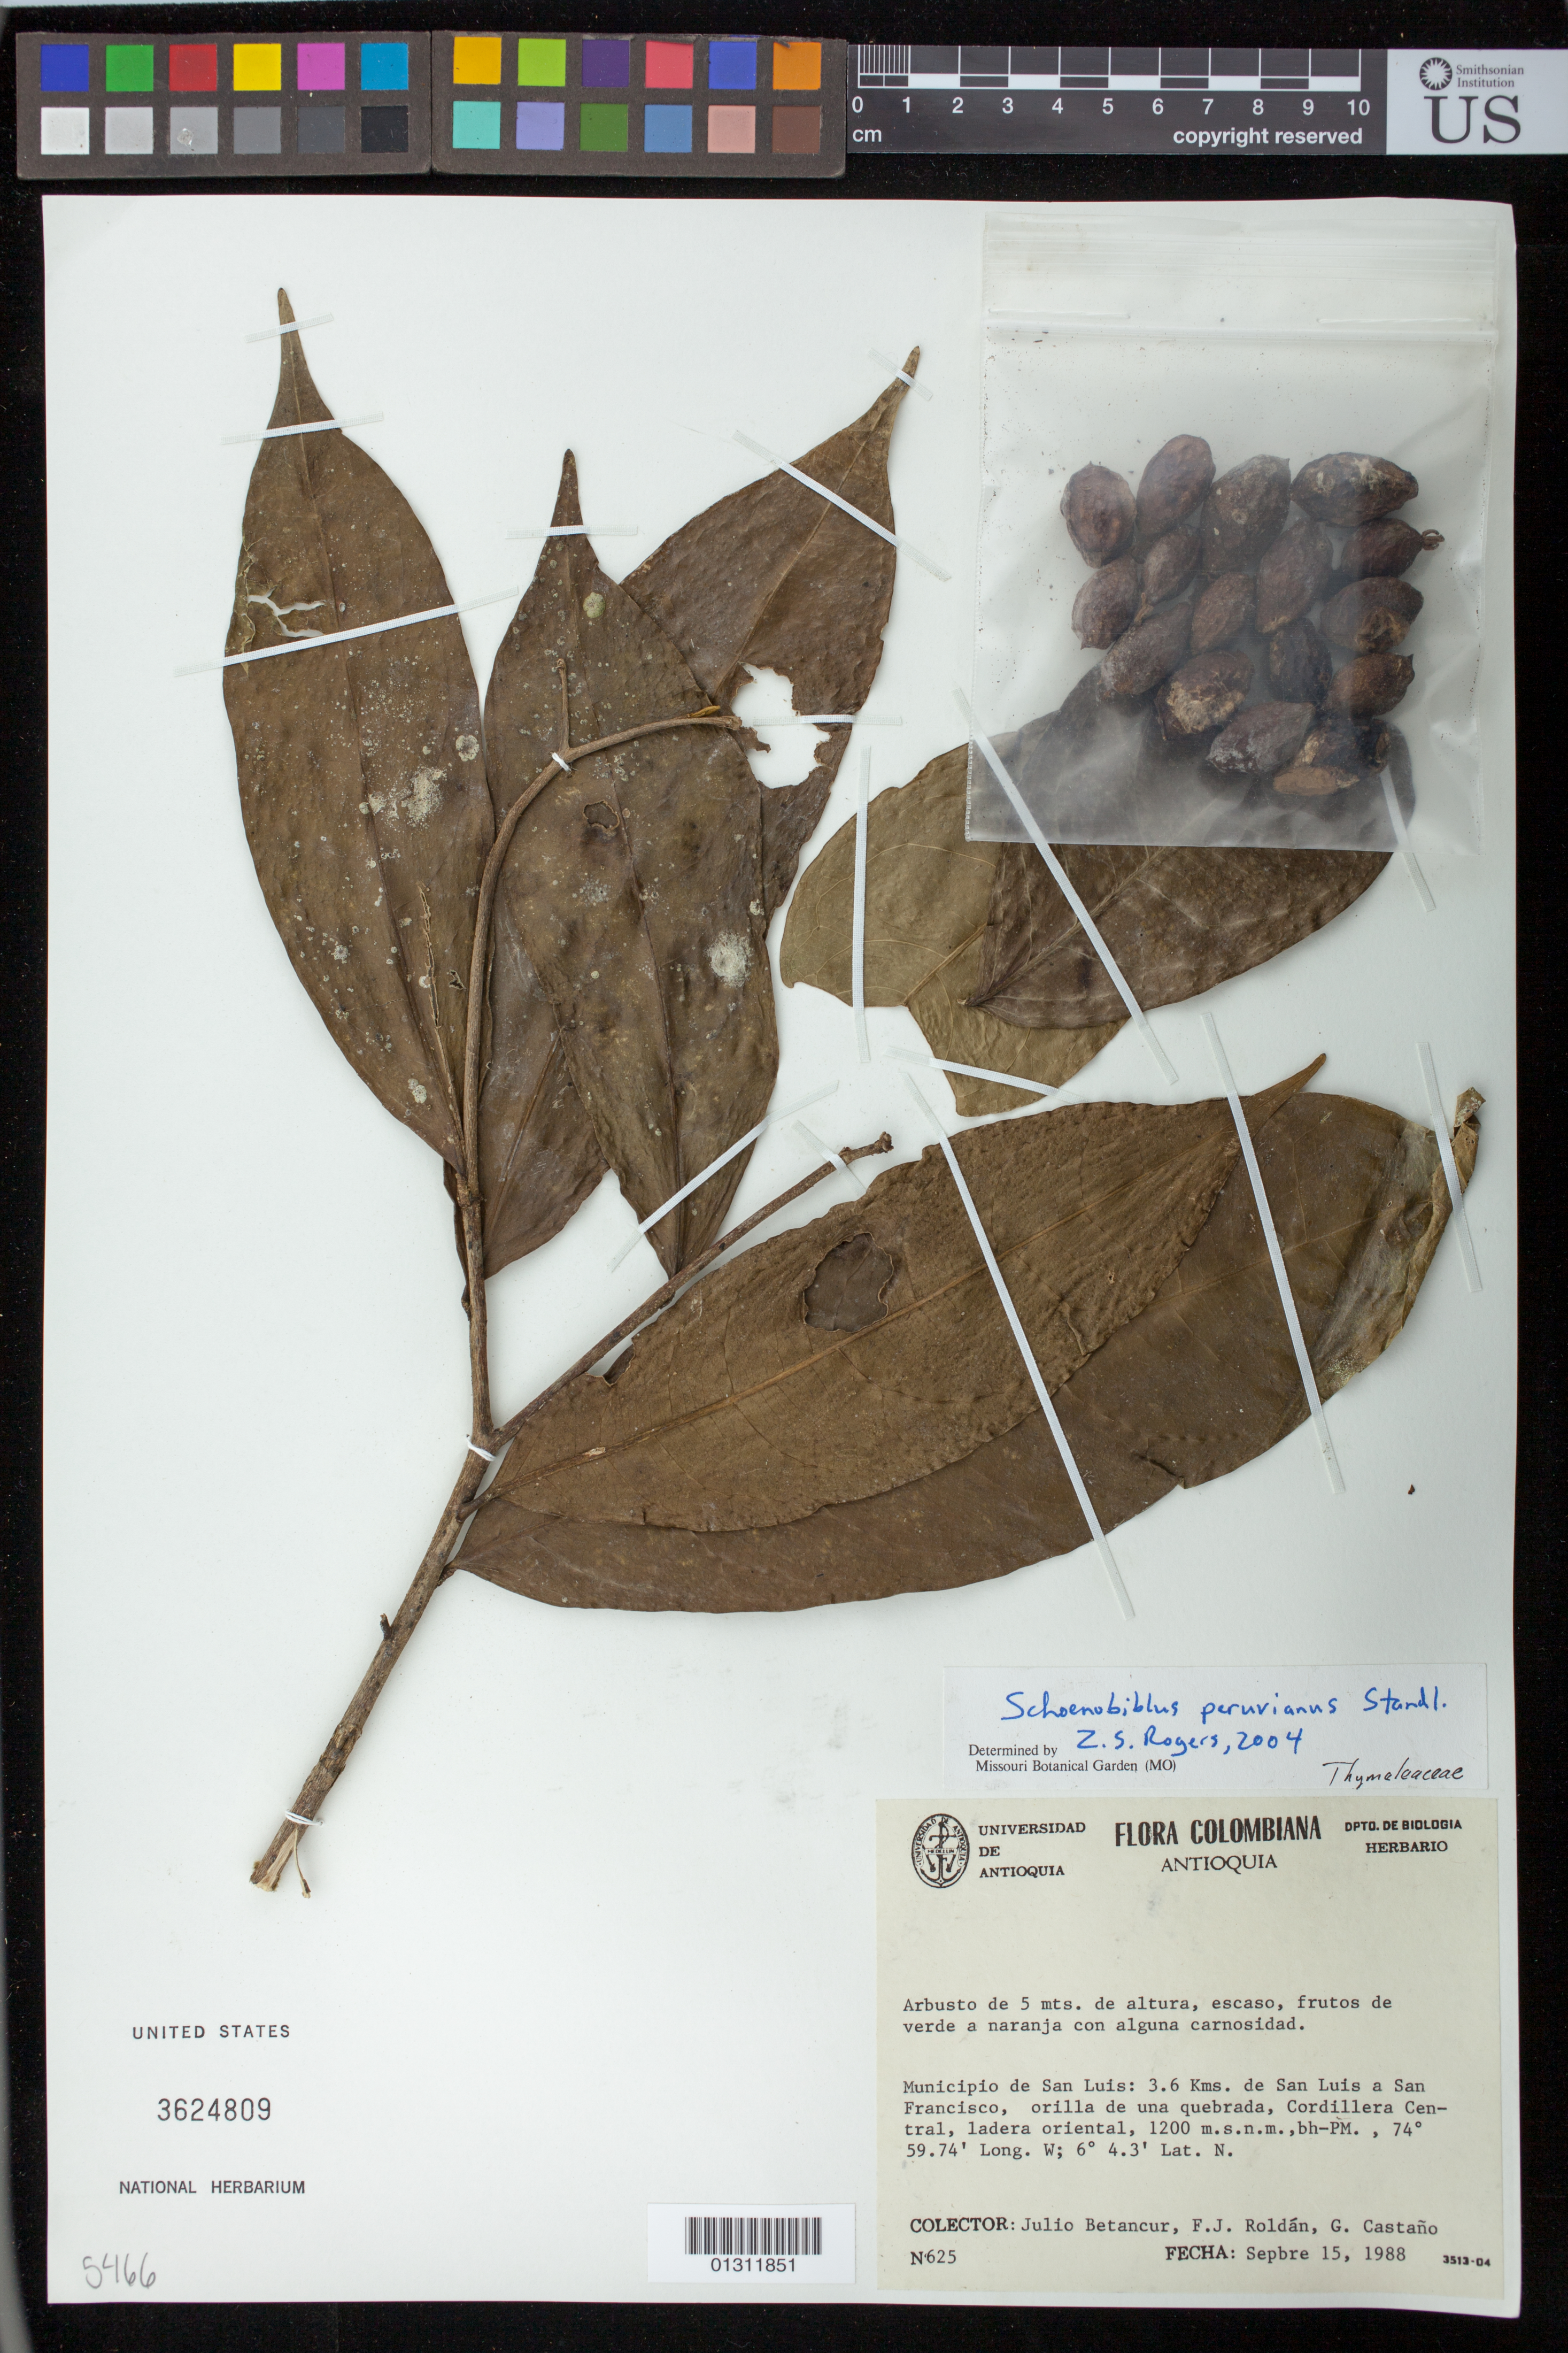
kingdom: Plantae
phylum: Tracheophyta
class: Magnoliopsida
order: Malvales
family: Thymelaeaceae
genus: Schoenobiblus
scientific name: Schoenobiblus peruvianus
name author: Standl.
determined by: Rogers, Z. S.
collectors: J. C. Betancur, F. J. Roldán & G. Gastano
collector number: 625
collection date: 1988-09-15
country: Colombia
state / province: Antioquia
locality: Municipio of San Luis, 3.6 km de San Luis Francisco, Cordillera Central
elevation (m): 1200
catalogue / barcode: US 3624809